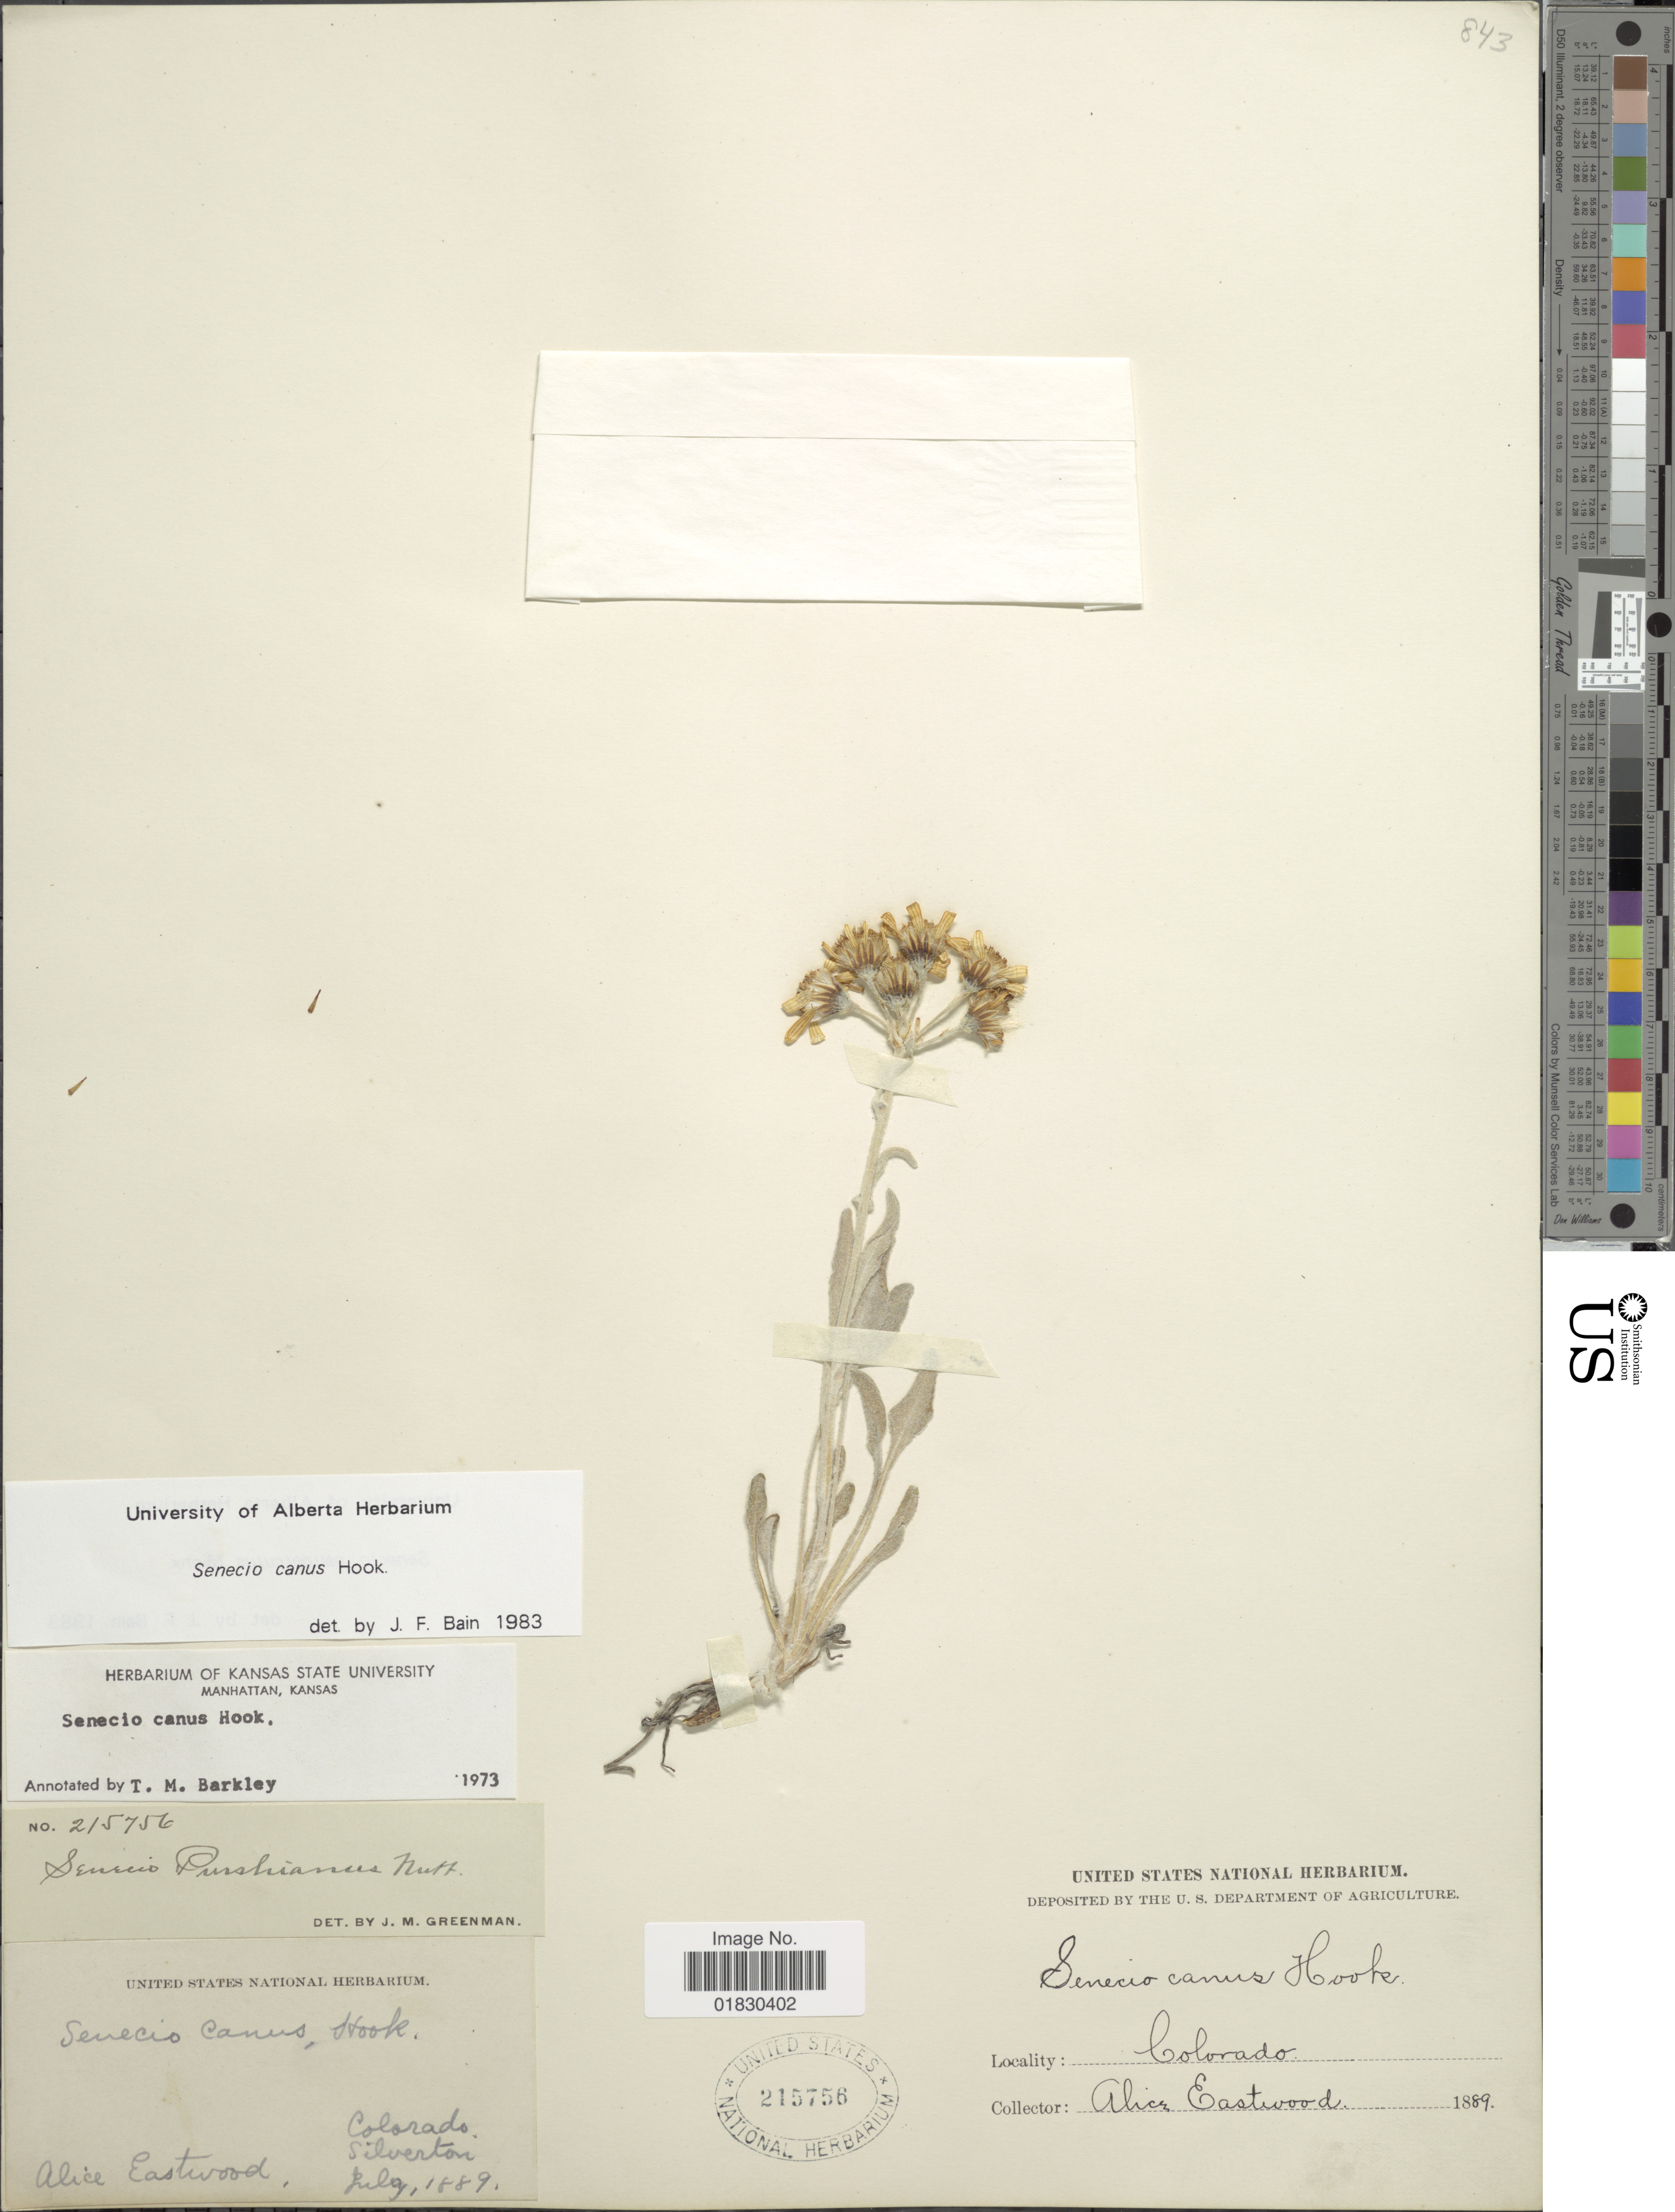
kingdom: Plantae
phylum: Tracheophyta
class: Magnoliopsida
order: Asterales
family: Asteraceae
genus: Packera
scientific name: Packera cana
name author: (Hook.) W.A. Weber & Á. Löve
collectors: A. Eastwood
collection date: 1889-07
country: United States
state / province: Colorado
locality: Colorado, Silverton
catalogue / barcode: US 215756